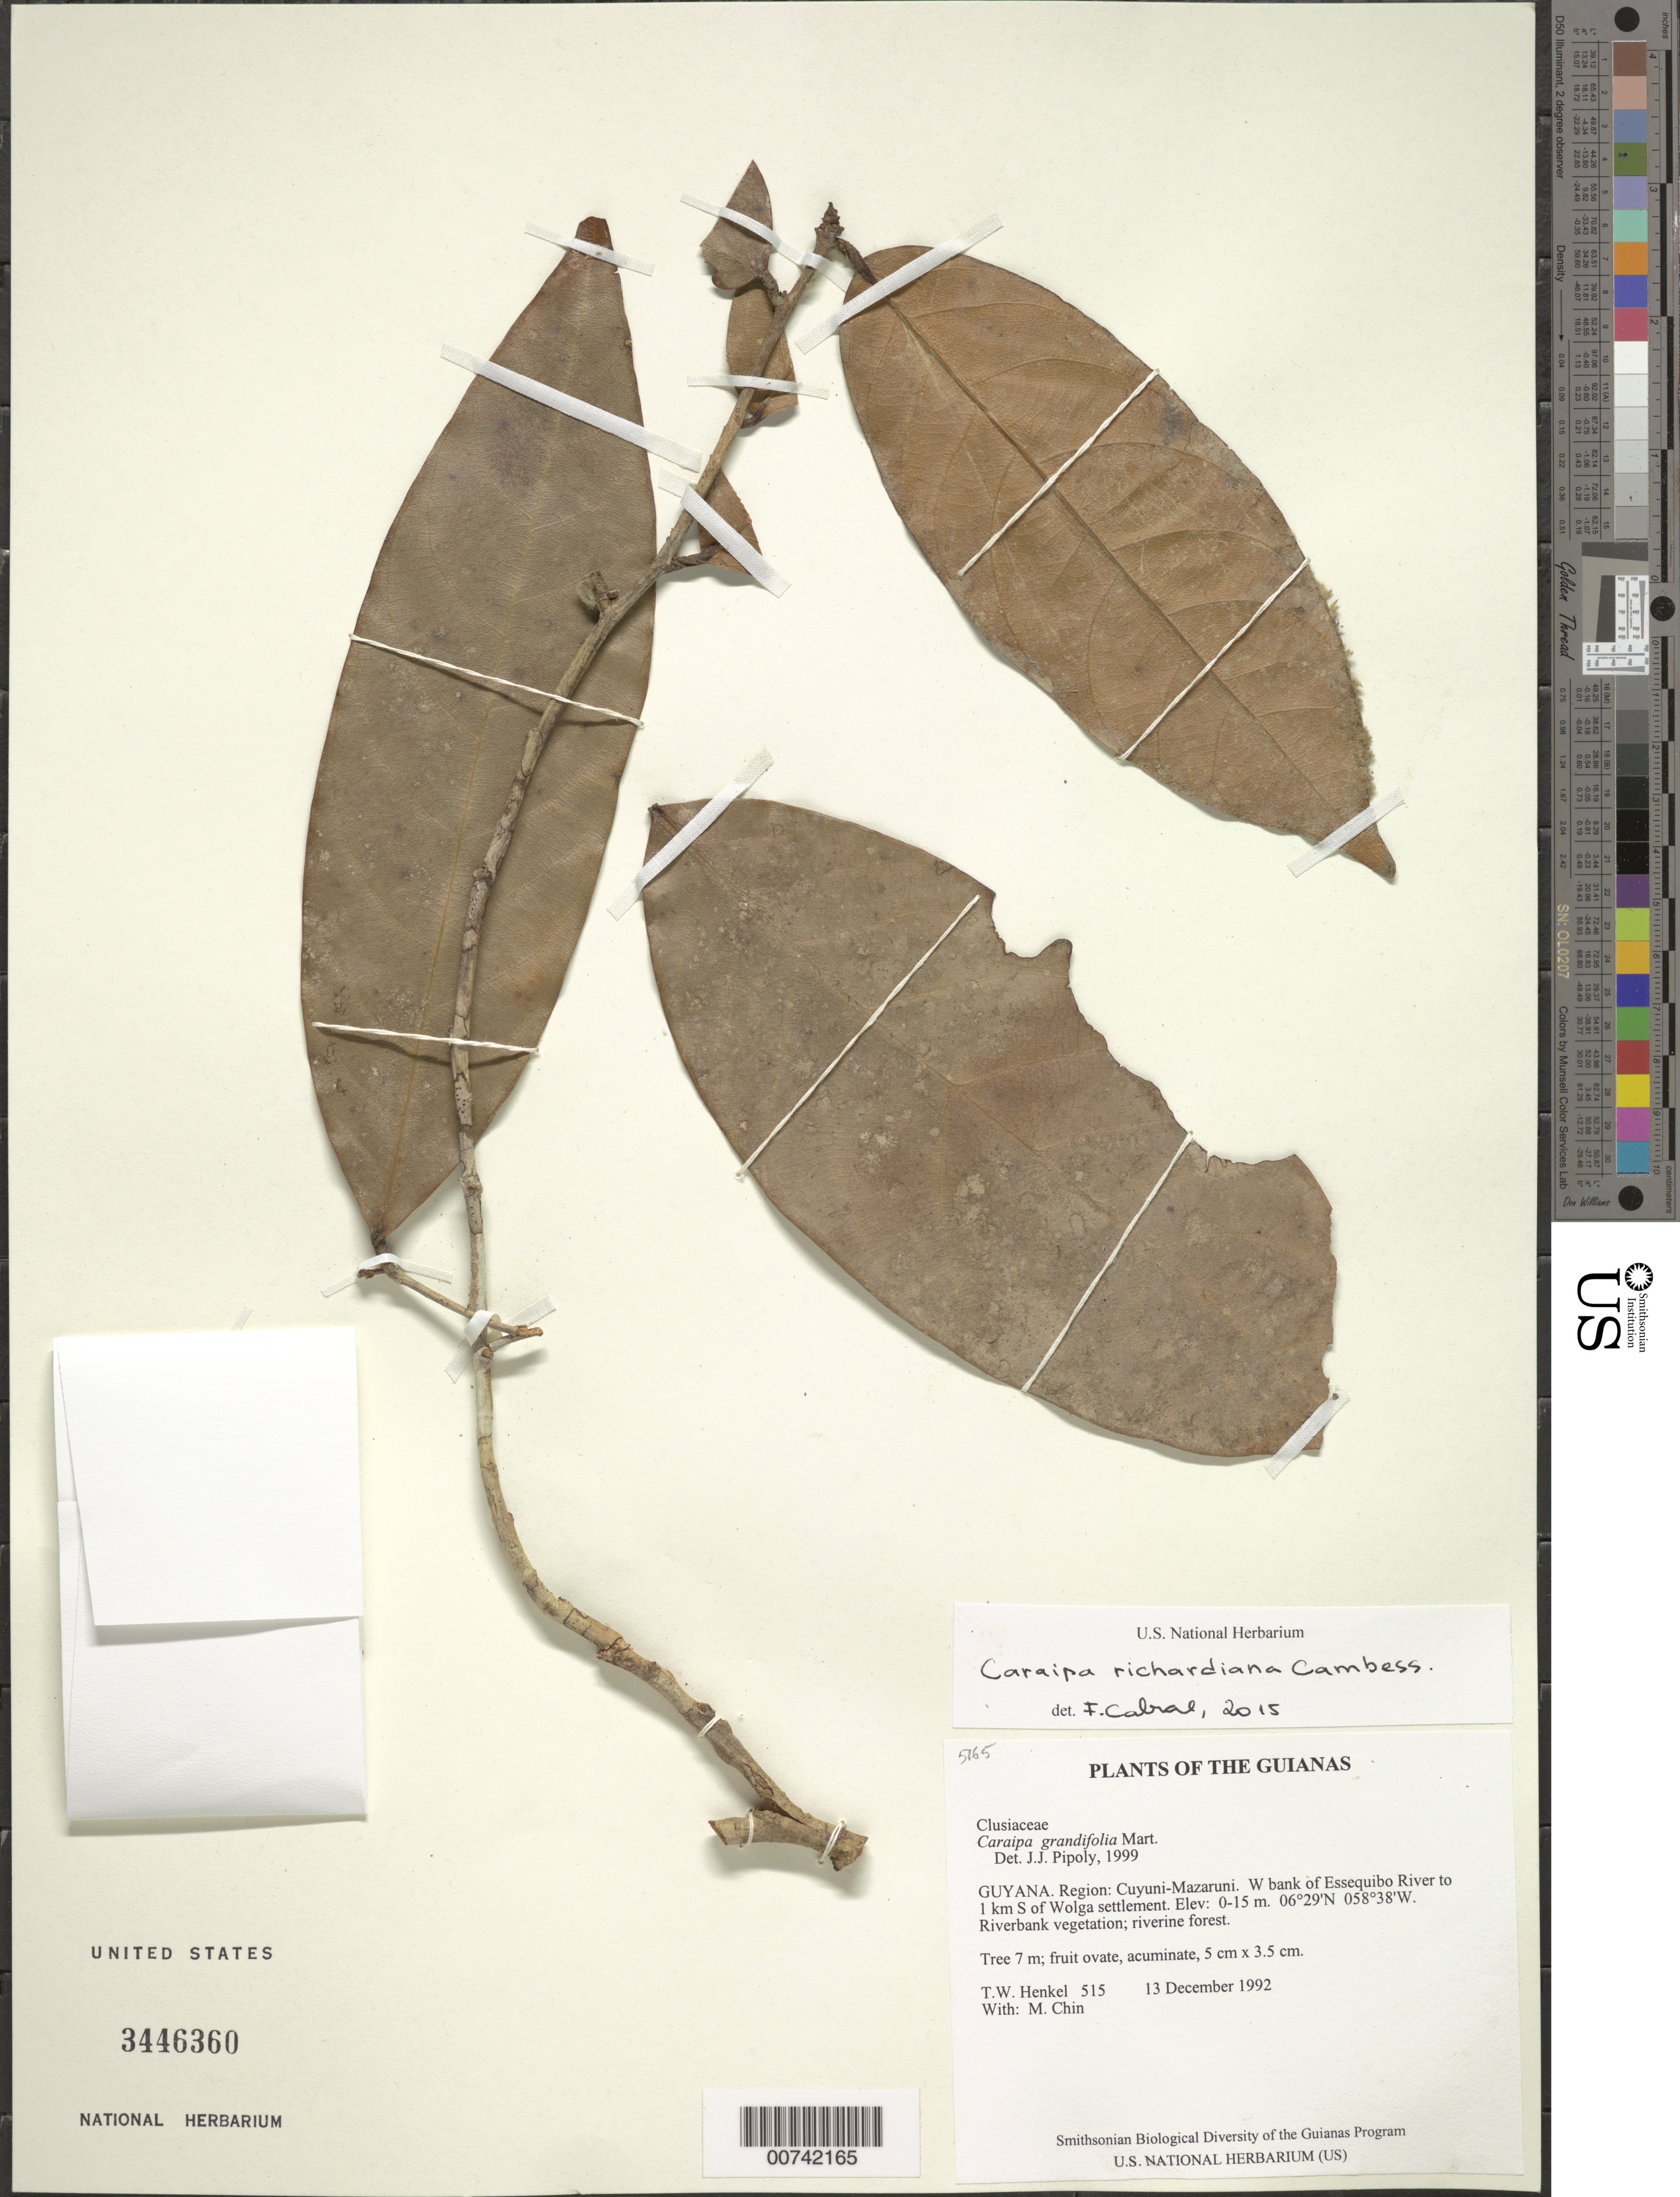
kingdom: Plantae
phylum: Tracheophyta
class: Magnoliopsida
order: Malpighiales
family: Calophyllaceae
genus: Caraipa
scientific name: Caraipa richardiana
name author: Cambess.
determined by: Cabral, F. N.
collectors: T. Henkel & M. Chin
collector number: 515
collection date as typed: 13 December 1992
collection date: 1992-12-13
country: Guyana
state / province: Cuyuni-Mazaruni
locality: W bank of Essequibo River to 1 km S of Wolga settlement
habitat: Riverbank vegetation; riverine forest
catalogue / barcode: US 3446360